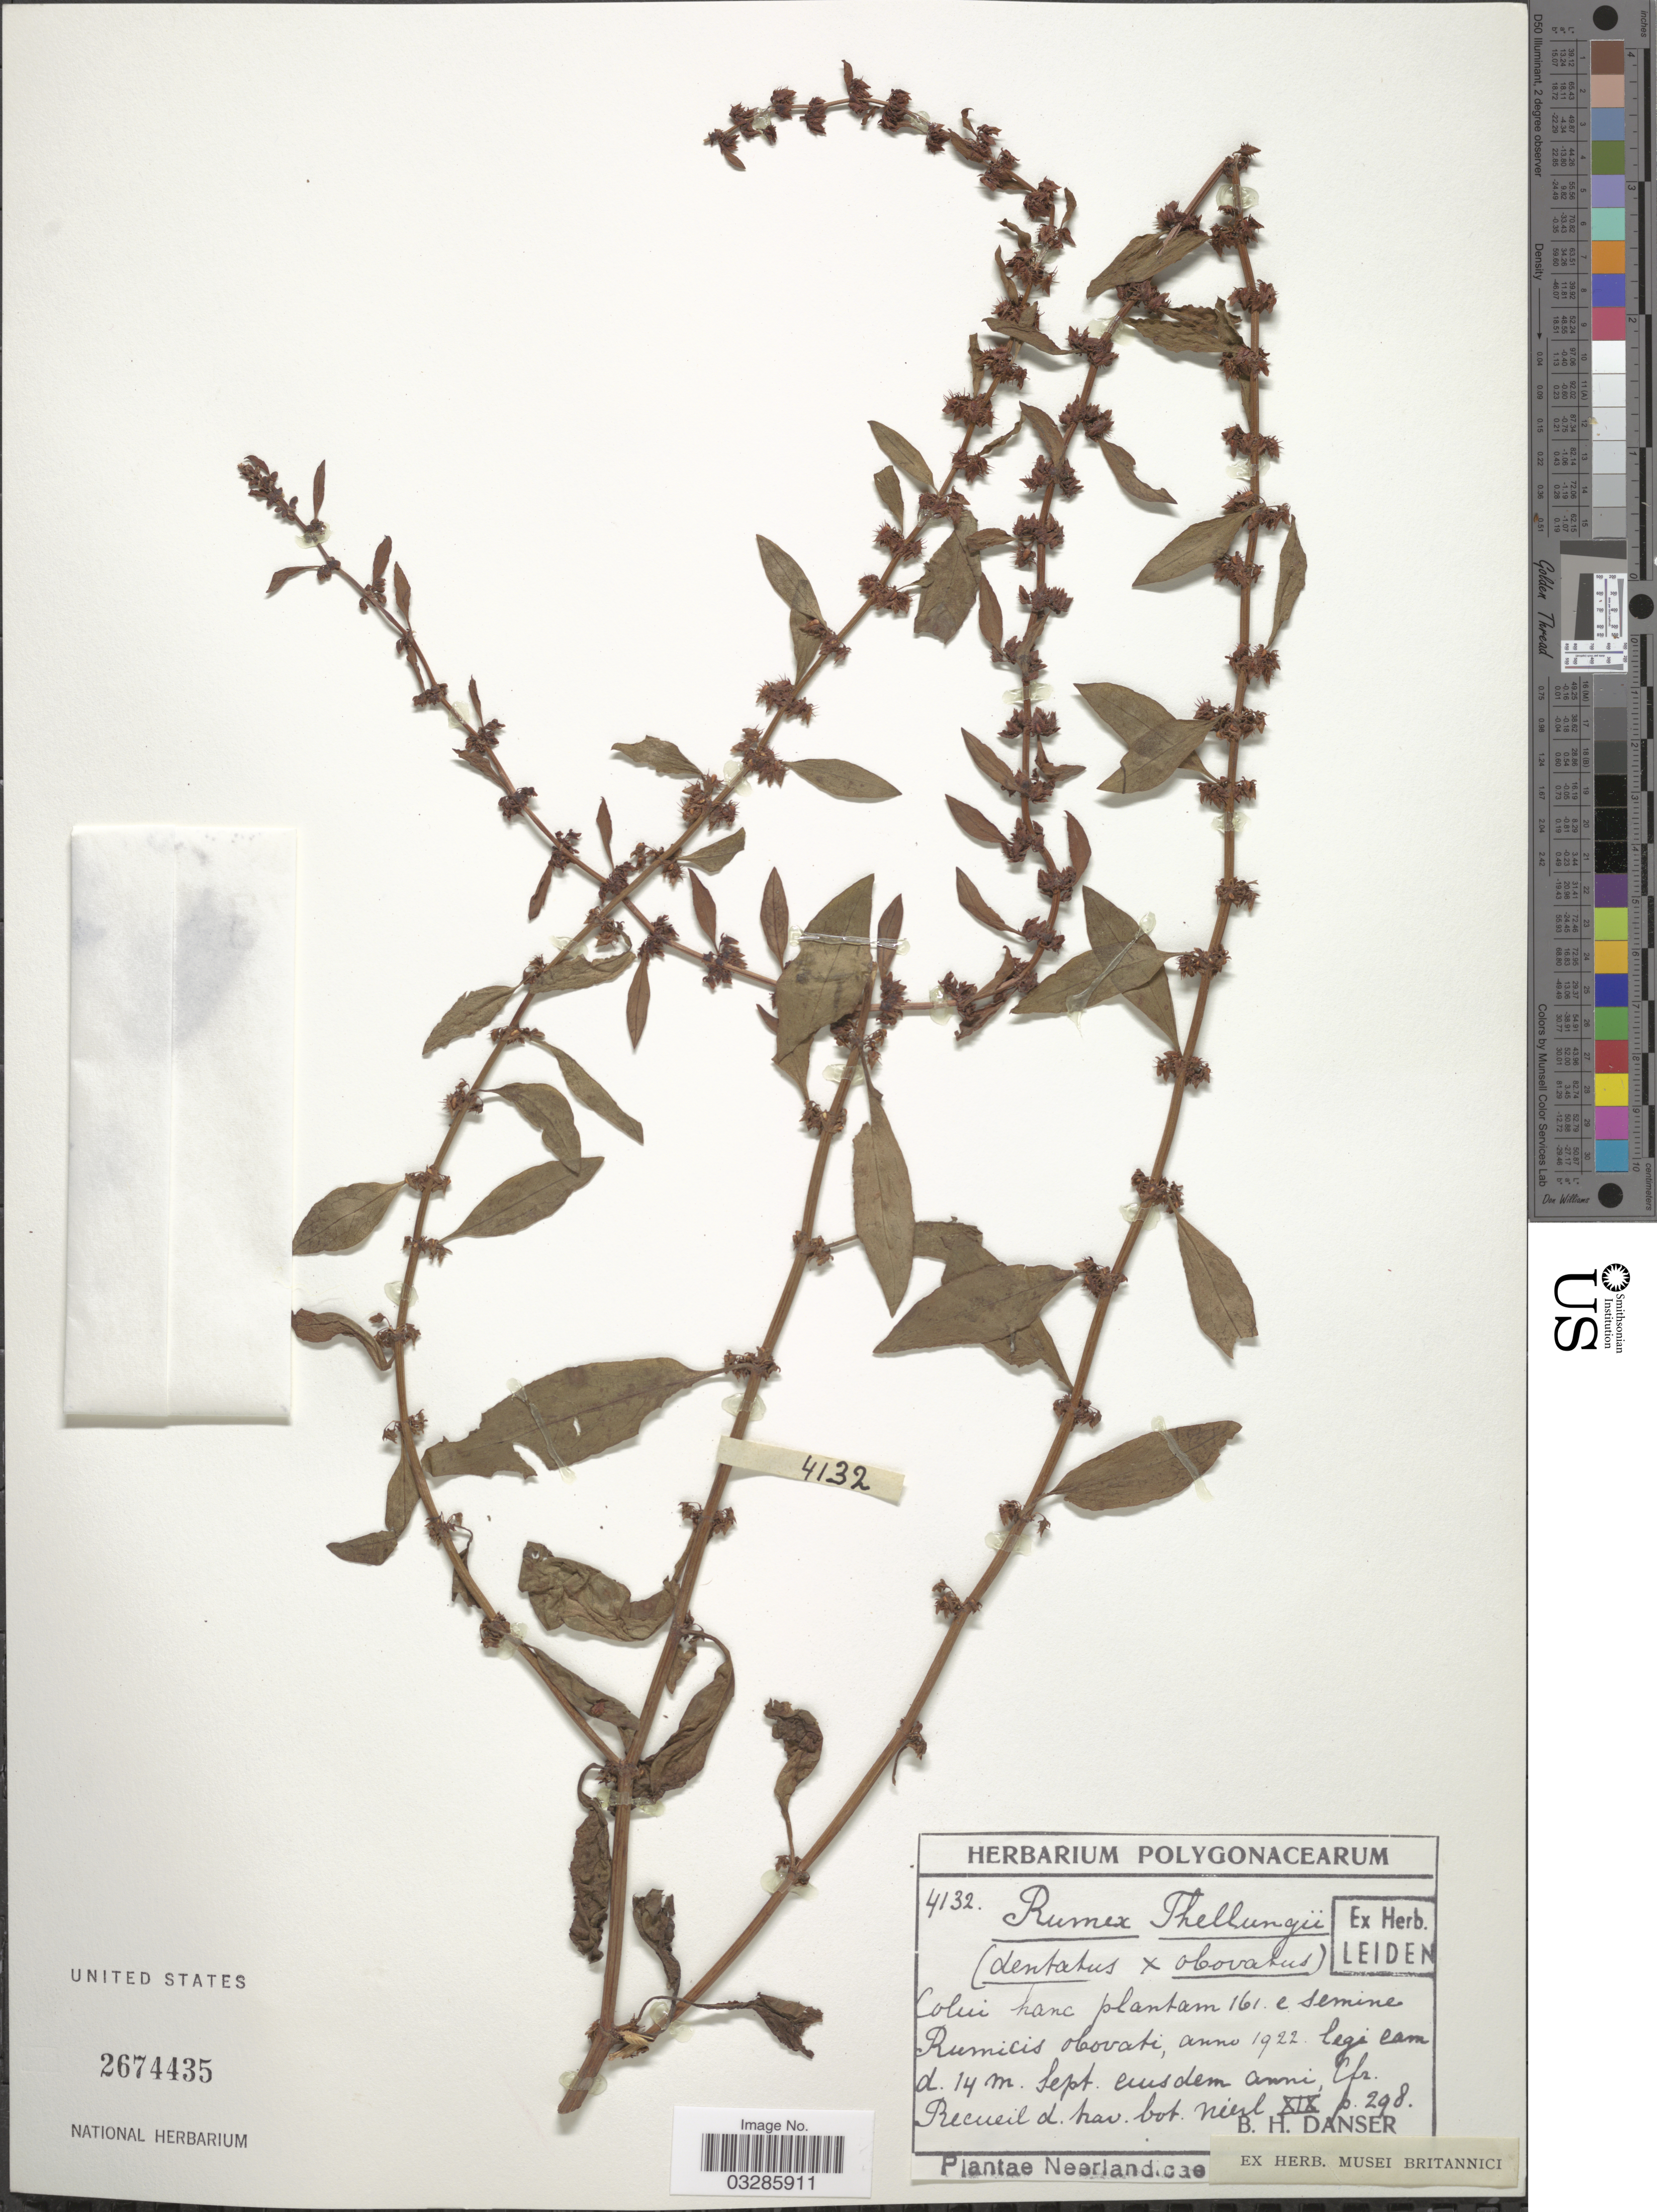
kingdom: Plantae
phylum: Tracheophyta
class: Magnoliopsida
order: Caryophyllales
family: Polygonaceae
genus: Rumex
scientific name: Rumex x theflungii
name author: Danser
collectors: B. Danser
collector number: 4132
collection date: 1922-09-14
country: Netherlands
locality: D. hav. bot. Neerl.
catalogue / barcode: US 2674435